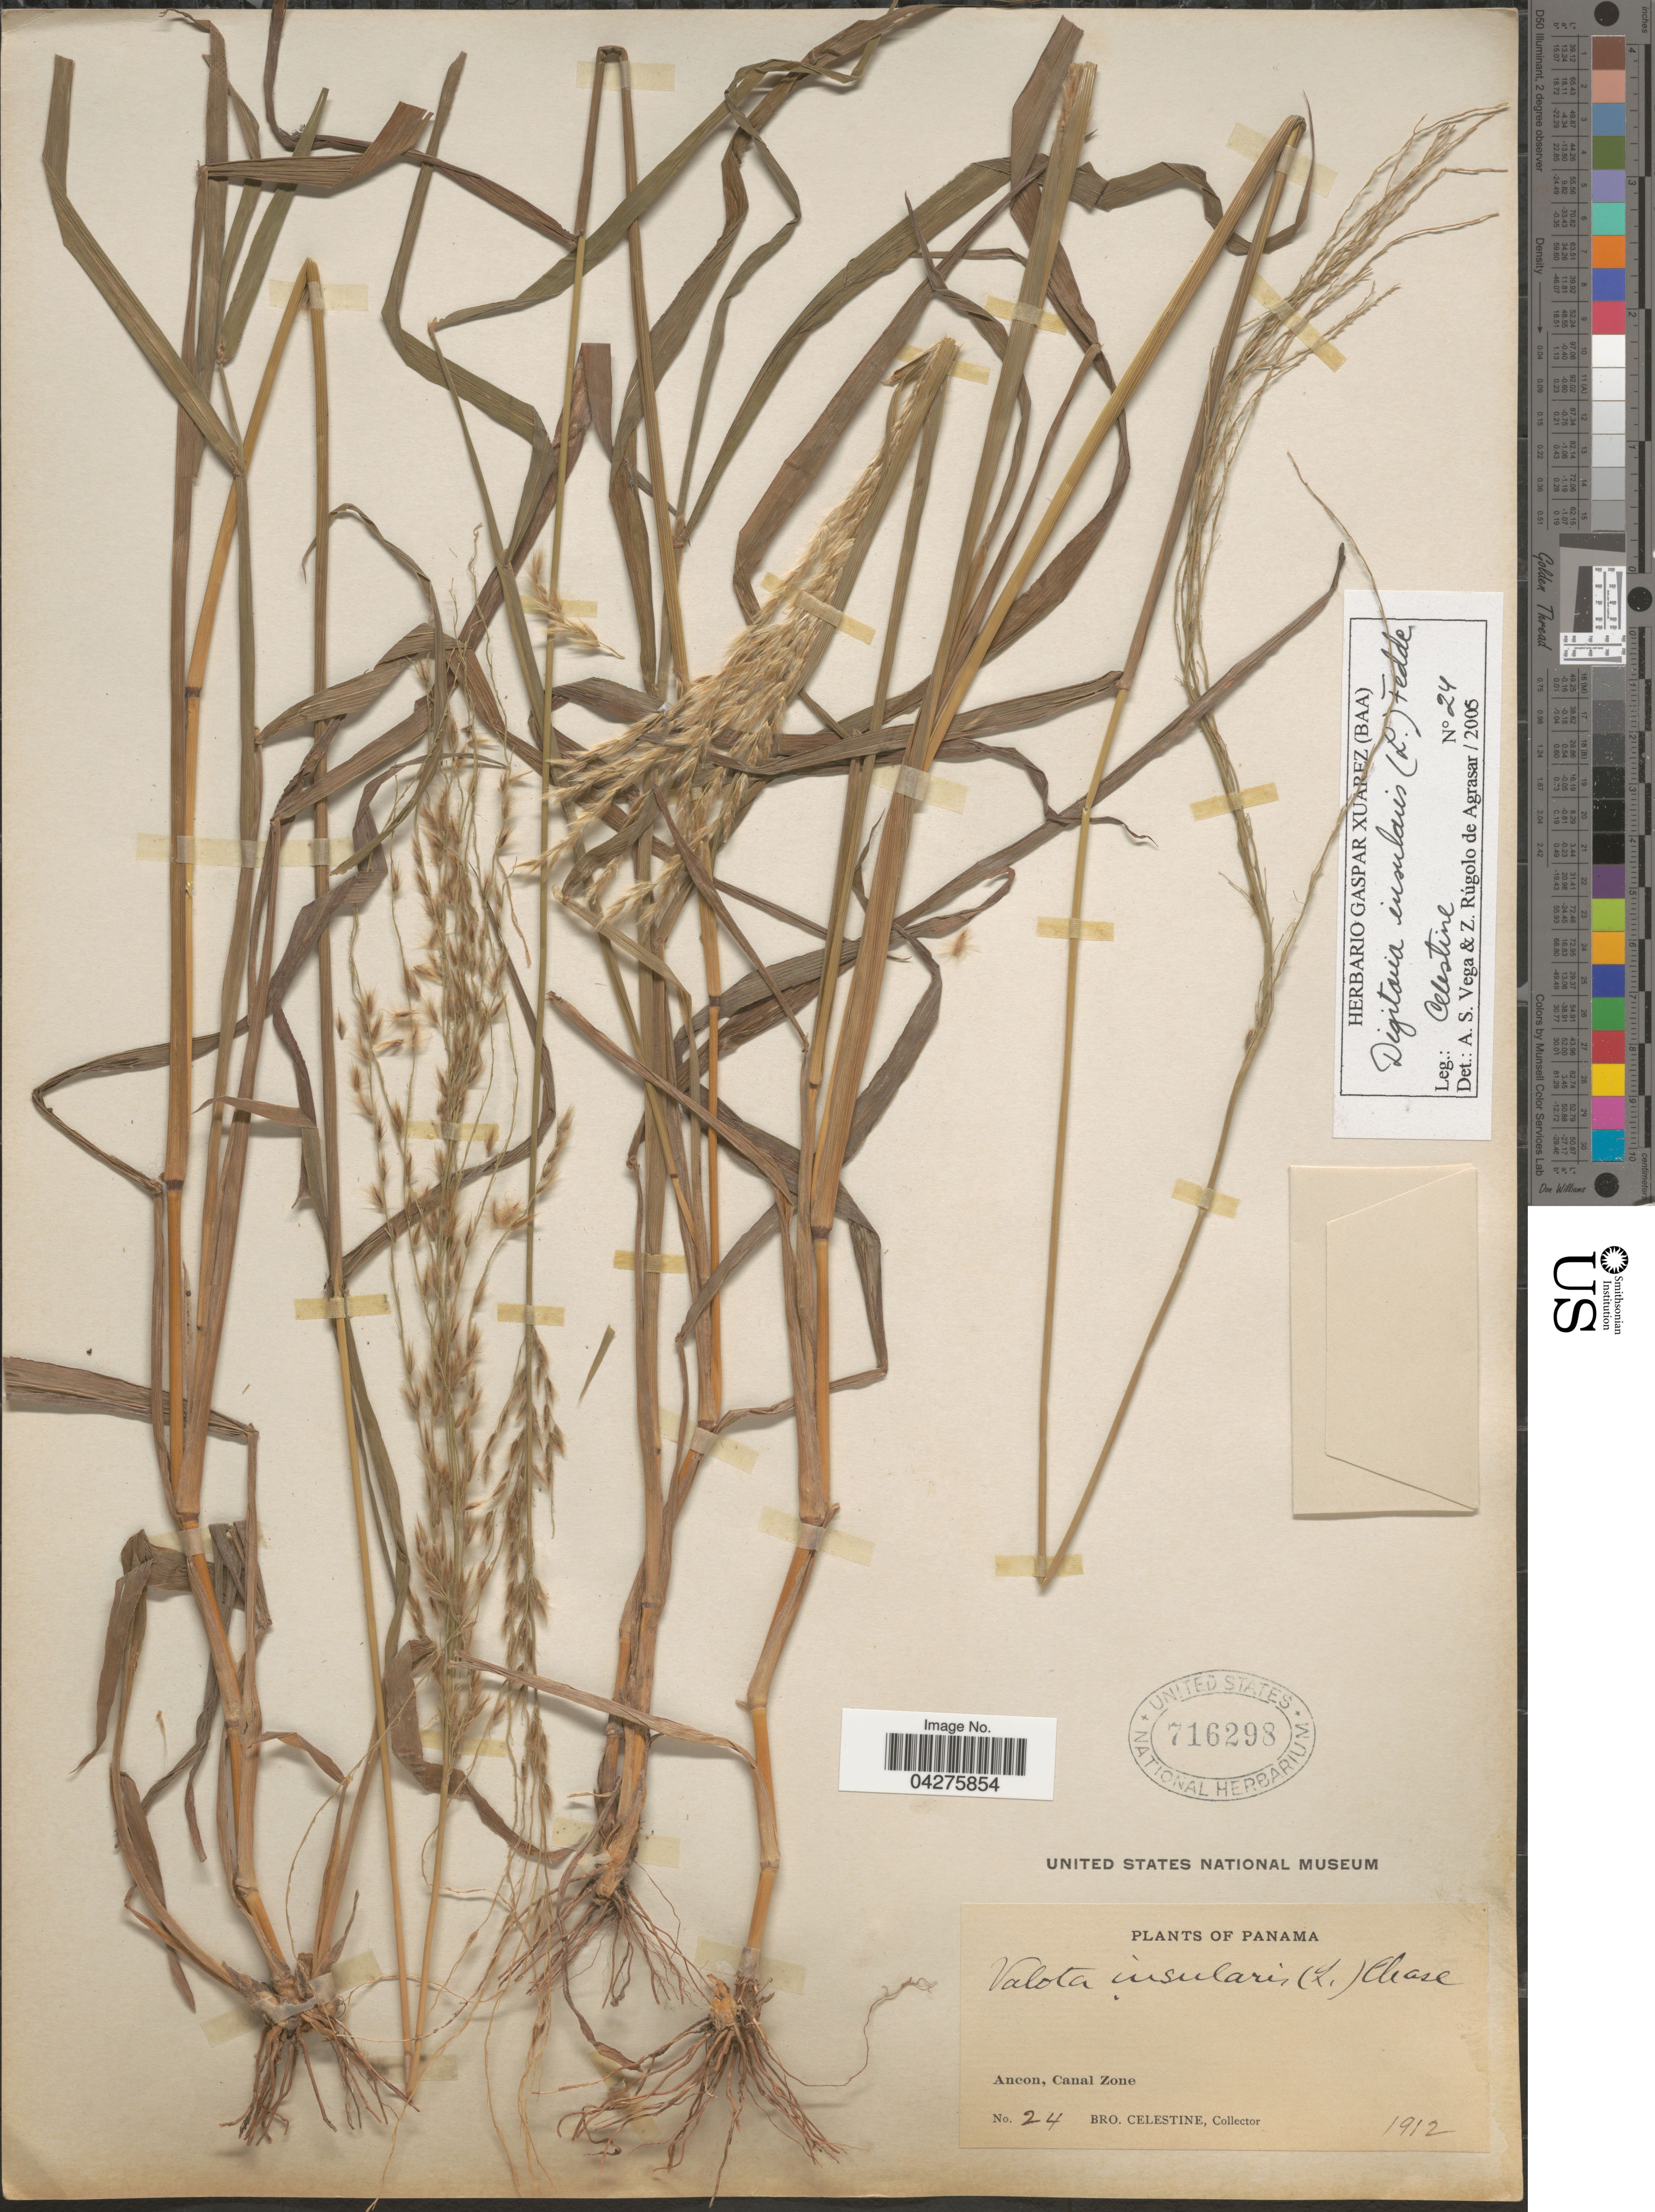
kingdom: Plantae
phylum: Tracheophyta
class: Liliopsida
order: Poales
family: Poaceae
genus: Digitaria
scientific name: Digitaria insularis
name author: (L.) Fedde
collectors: B. Celestine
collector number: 24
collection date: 1912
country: Panama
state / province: Colón / Panamá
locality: Ancon, Canal Zone.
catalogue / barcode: US 716298